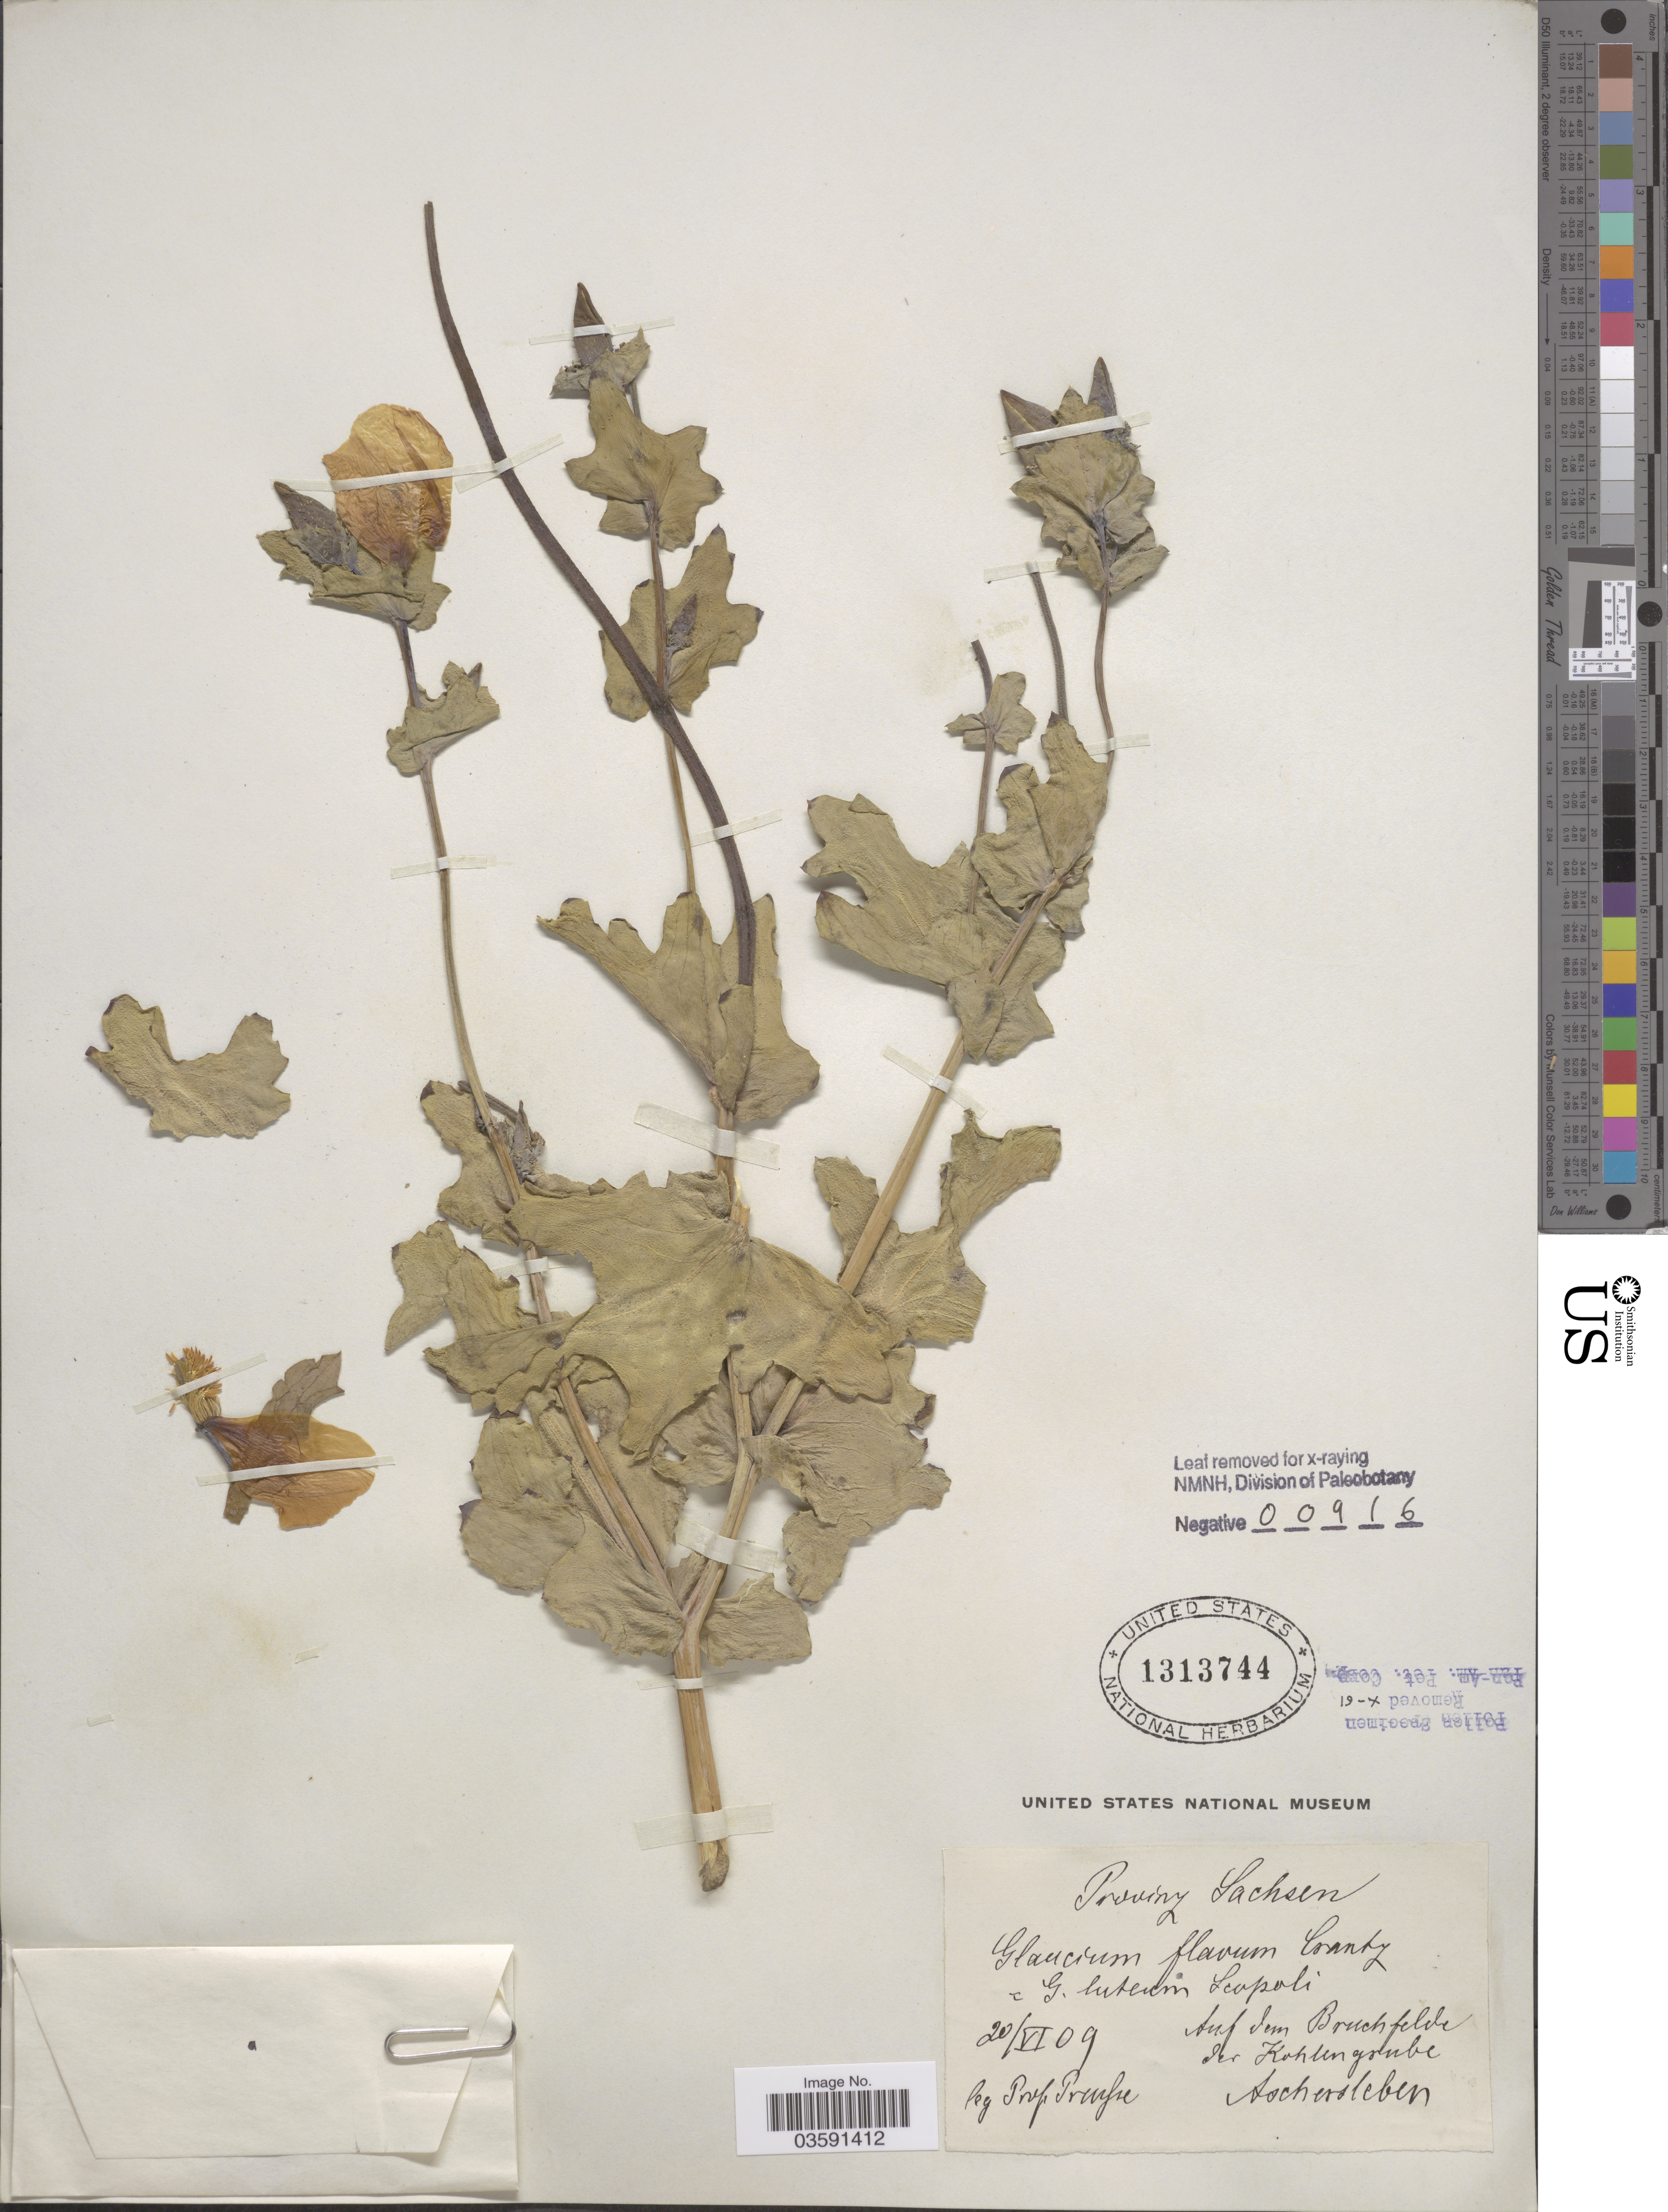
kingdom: Plantae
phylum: Tracheophyta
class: Magnoliopsida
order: Ranunculales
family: Papaveraceae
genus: Glaucium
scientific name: Glaucium flavum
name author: Crantz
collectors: Prof. Preusse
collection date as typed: Transcribed d/m/y: 20/6/9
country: Germany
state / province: Sachsen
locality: Auf dem Bruchfelde der Kohlengrube Aschersleben.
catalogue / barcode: US 1313744